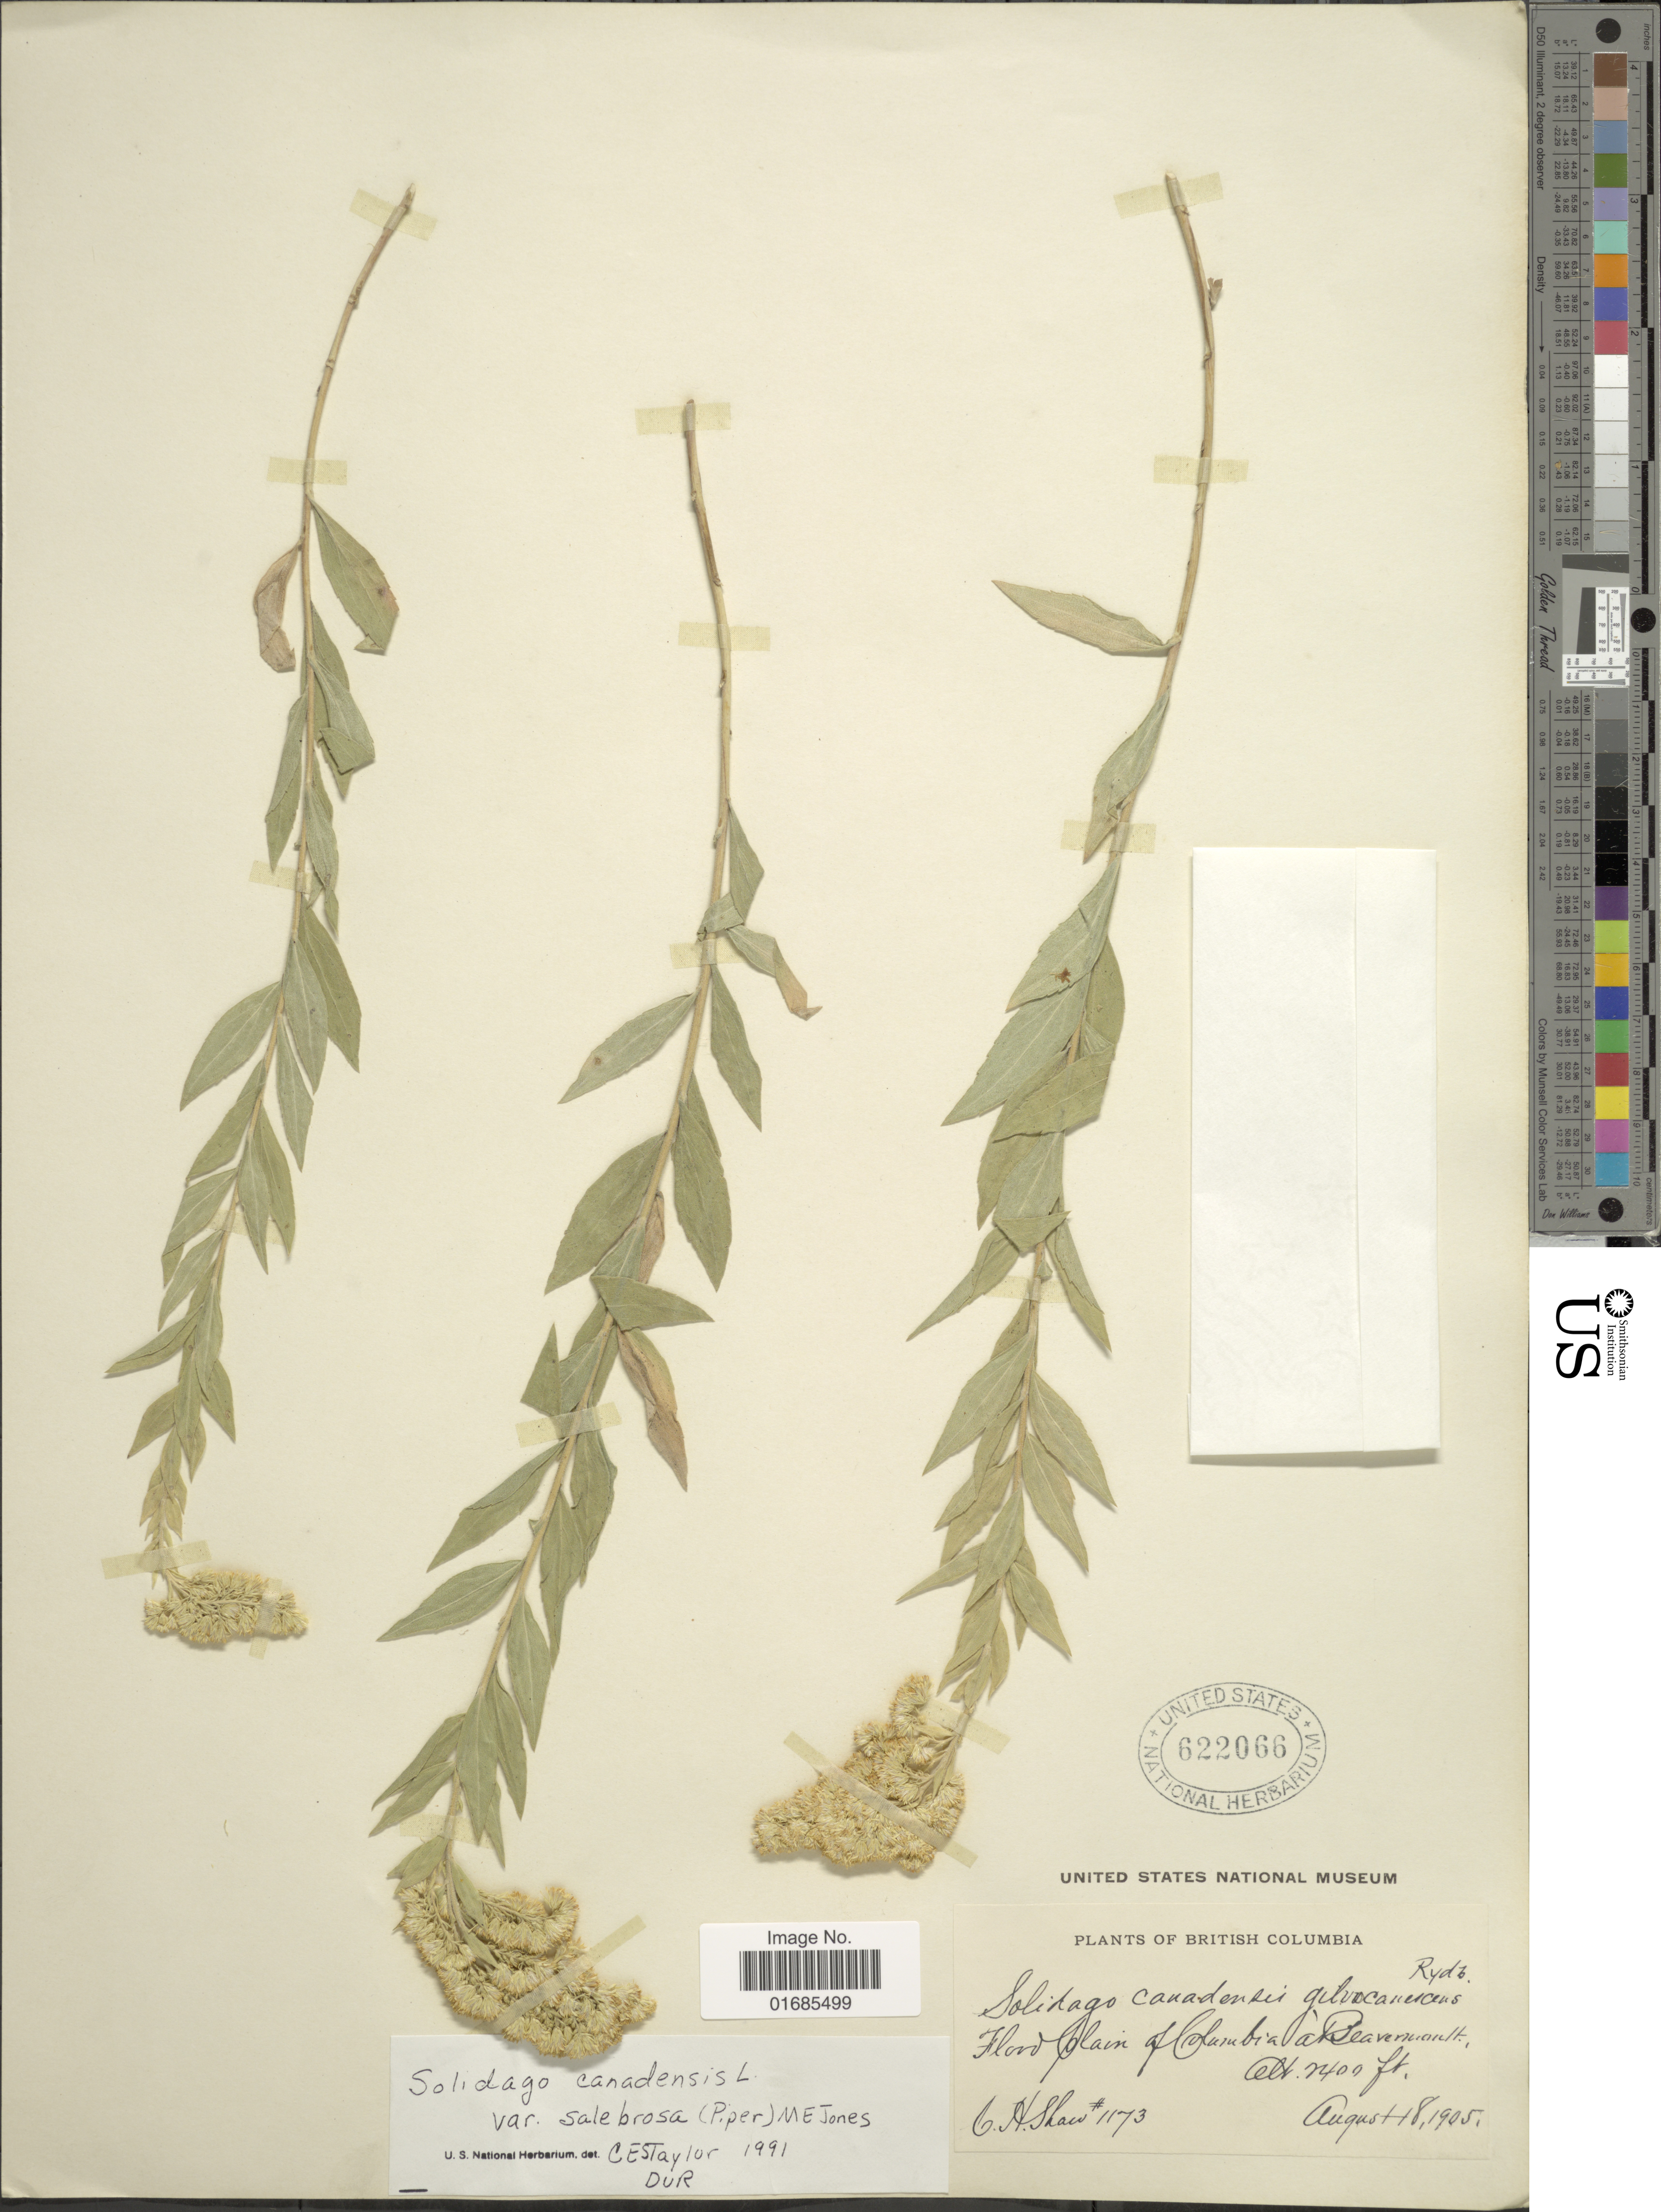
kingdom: Plantae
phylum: Tracheophyta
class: Magnoliopsida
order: Asterales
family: Asteraceae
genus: Solidago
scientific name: Solidago canadensis var. salebrosa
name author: (Piper) M.E. Jones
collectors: C. H. Shaw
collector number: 1173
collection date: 1905-08-18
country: Canada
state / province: British Columbia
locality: Flood Plain of Columbia a Beavermouth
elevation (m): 427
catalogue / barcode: US 622066